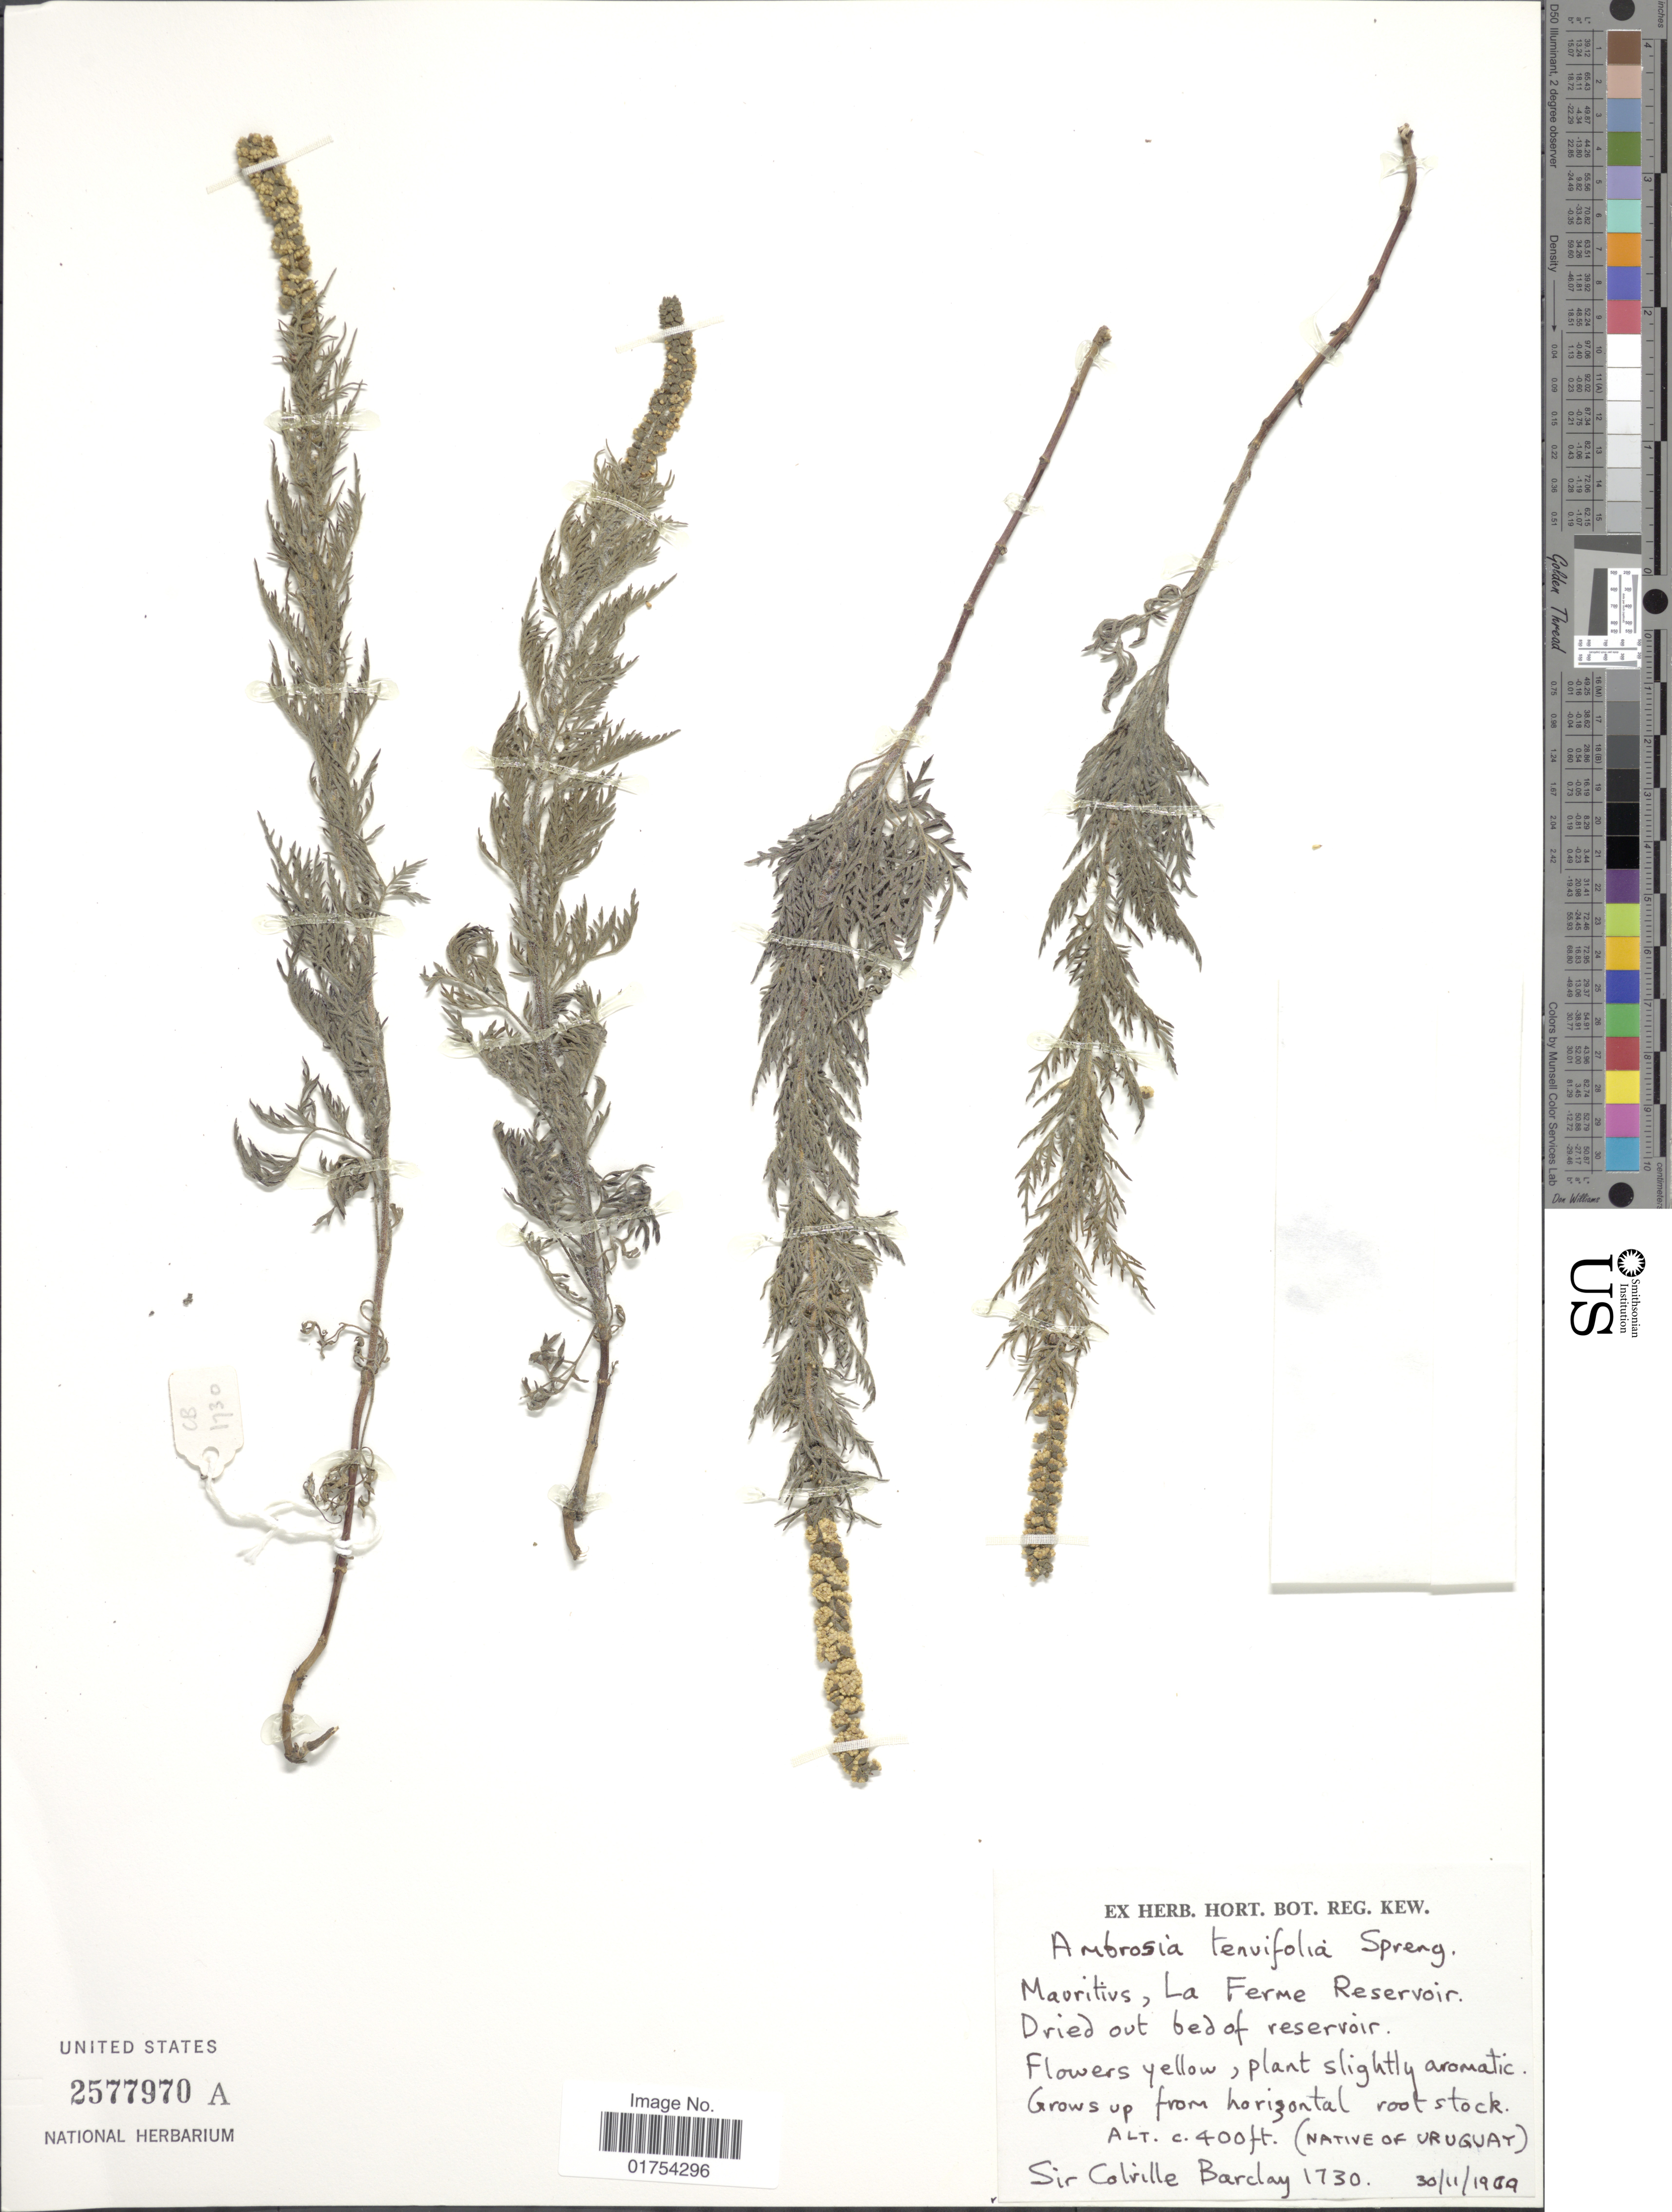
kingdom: Plantae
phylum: Tracheophyta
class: Magnoliopsida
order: Asterales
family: Asteraceae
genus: Ambrosia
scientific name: Ambrosia tenuifolia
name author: Spreng.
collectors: C. Barclay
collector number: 1730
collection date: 1909-11-30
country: Uruguay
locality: Mauritius, La Ferme Reservoir (Native Uruguay)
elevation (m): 122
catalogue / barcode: US 2577970A